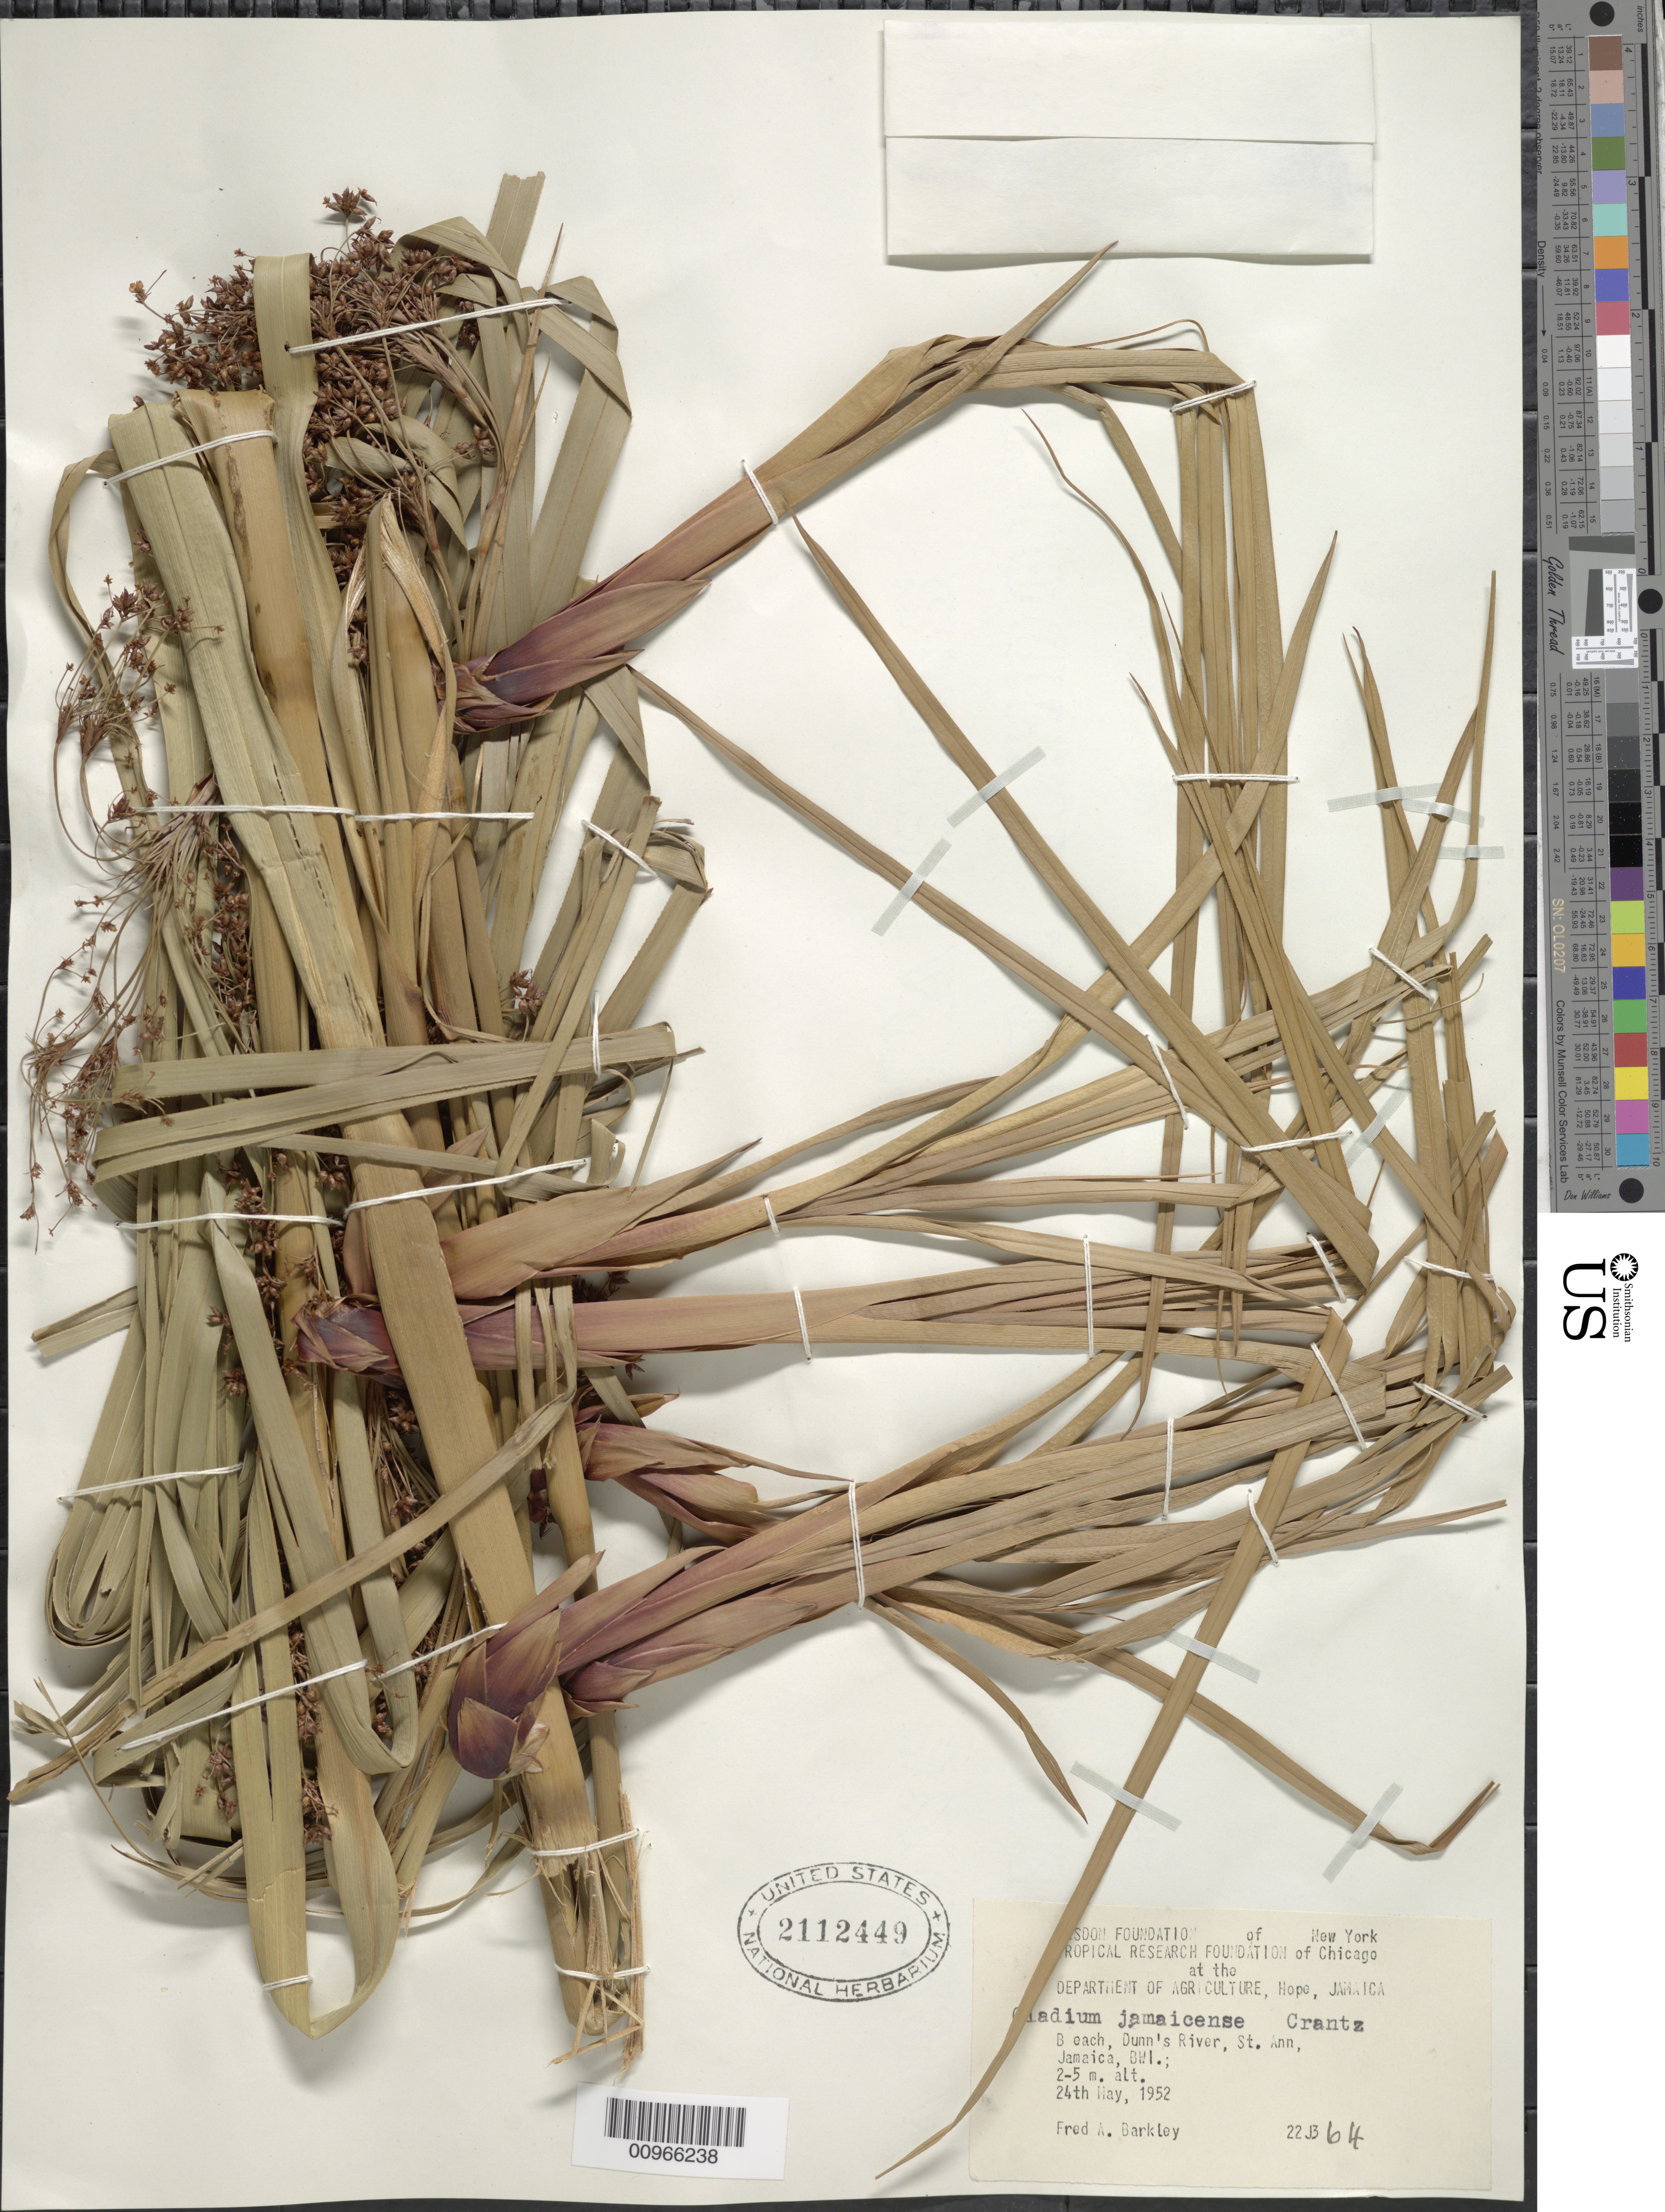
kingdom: Plantae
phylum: Tracheophyta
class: Liliopsida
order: Poales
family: Cyperaceae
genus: Cladium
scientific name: Cladium jamaicense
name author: Crantz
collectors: F. A. Barkley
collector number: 64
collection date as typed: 24 May 1952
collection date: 1952-05-24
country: Jamaica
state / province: Saint Ann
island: Jamaica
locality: Dunn's River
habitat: Beach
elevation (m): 2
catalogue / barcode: US 2112449